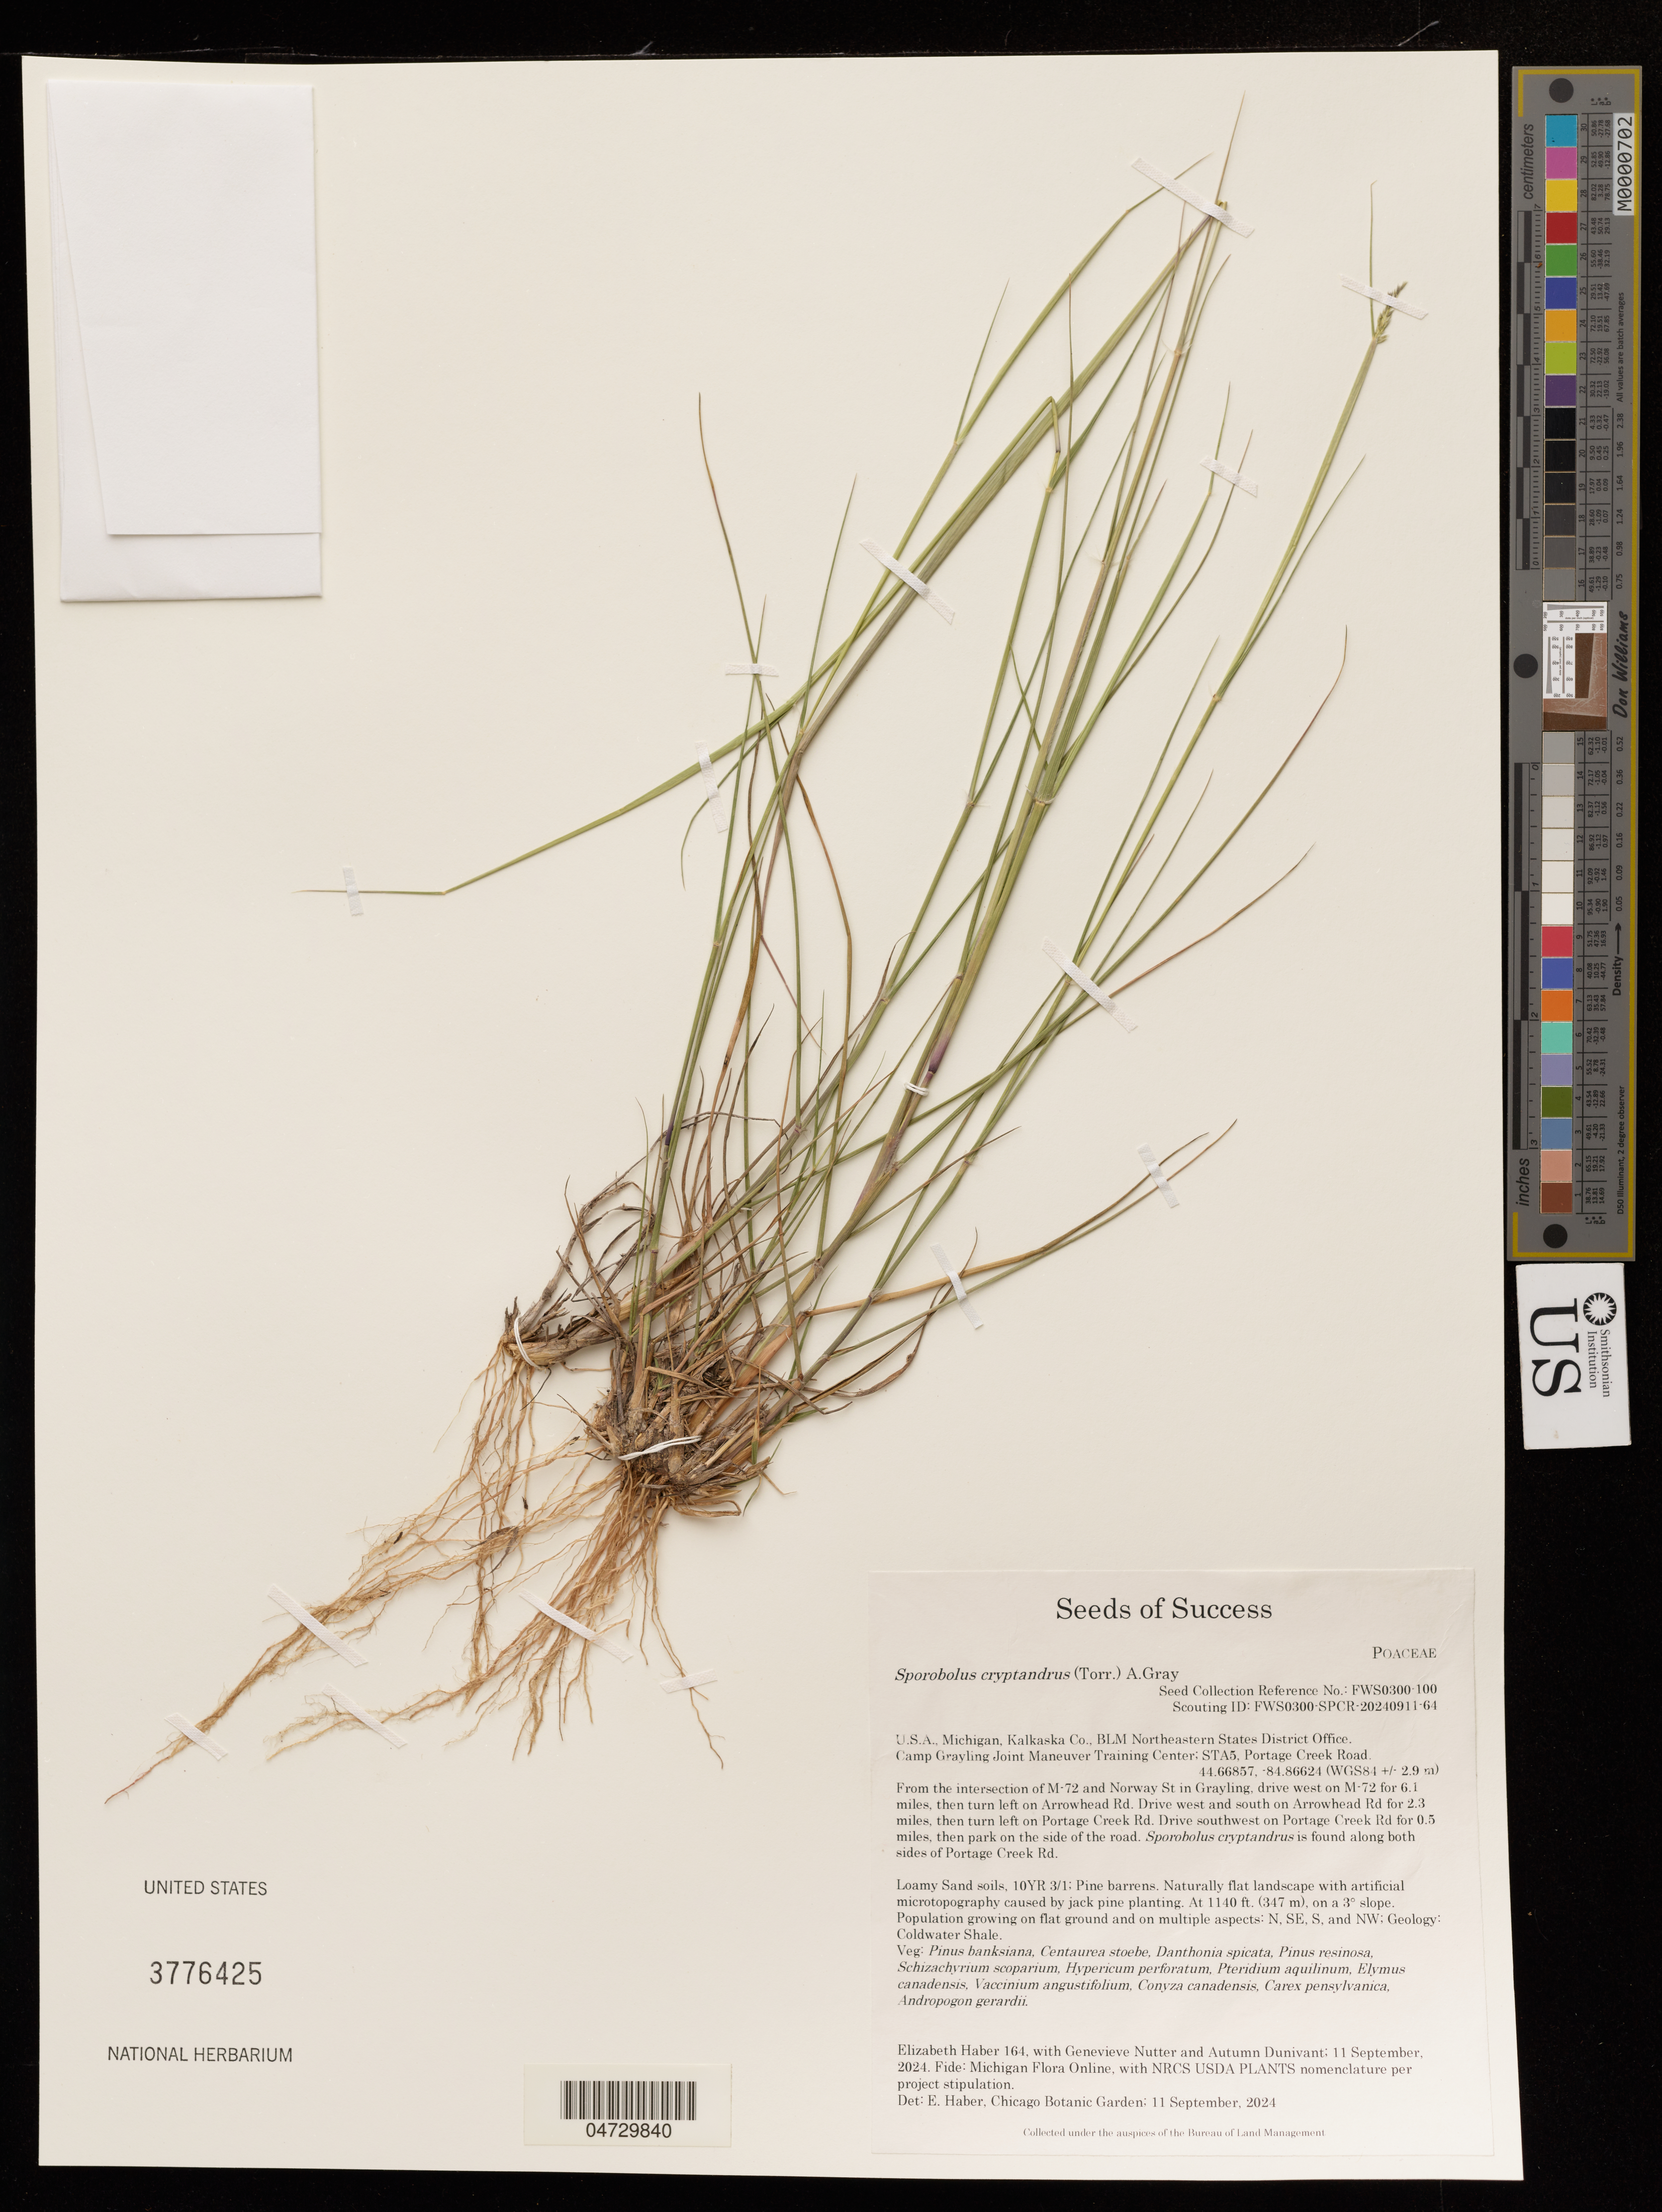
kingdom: Plantae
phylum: Tracheophyta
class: Liliopsida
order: Poales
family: Poaceae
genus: Sporobolus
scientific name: Sporobolus cryptandrus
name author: (Torr.) A. Gray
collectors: E. Haber, G. Nutter & A. Dunivant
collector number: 164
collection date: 2024-09-11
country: United States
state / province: Michigan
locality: Kalkaska Co., BLM Northeastern States District Office. Camp Grayling Joint Maneuver Training Center; STA5, Portage Creek Road. (WGS84 +/- 2.9m). From the intersection of M-72 and Norway St in Grayling, drive west on M-72 for 6.1 miles, then turn left on Arrowhead Rd. Drive west and south on Arrowhead Rd for 2.3 miles, then turn left on Portage Creek Rd. Drive southwest on Portage Creek Rd for 0.5 miles, then park on the side of the road. Sporobolus cryptandrus is found along both sides of Portage Creek Rd.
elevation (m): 347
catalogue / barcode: US 3776425